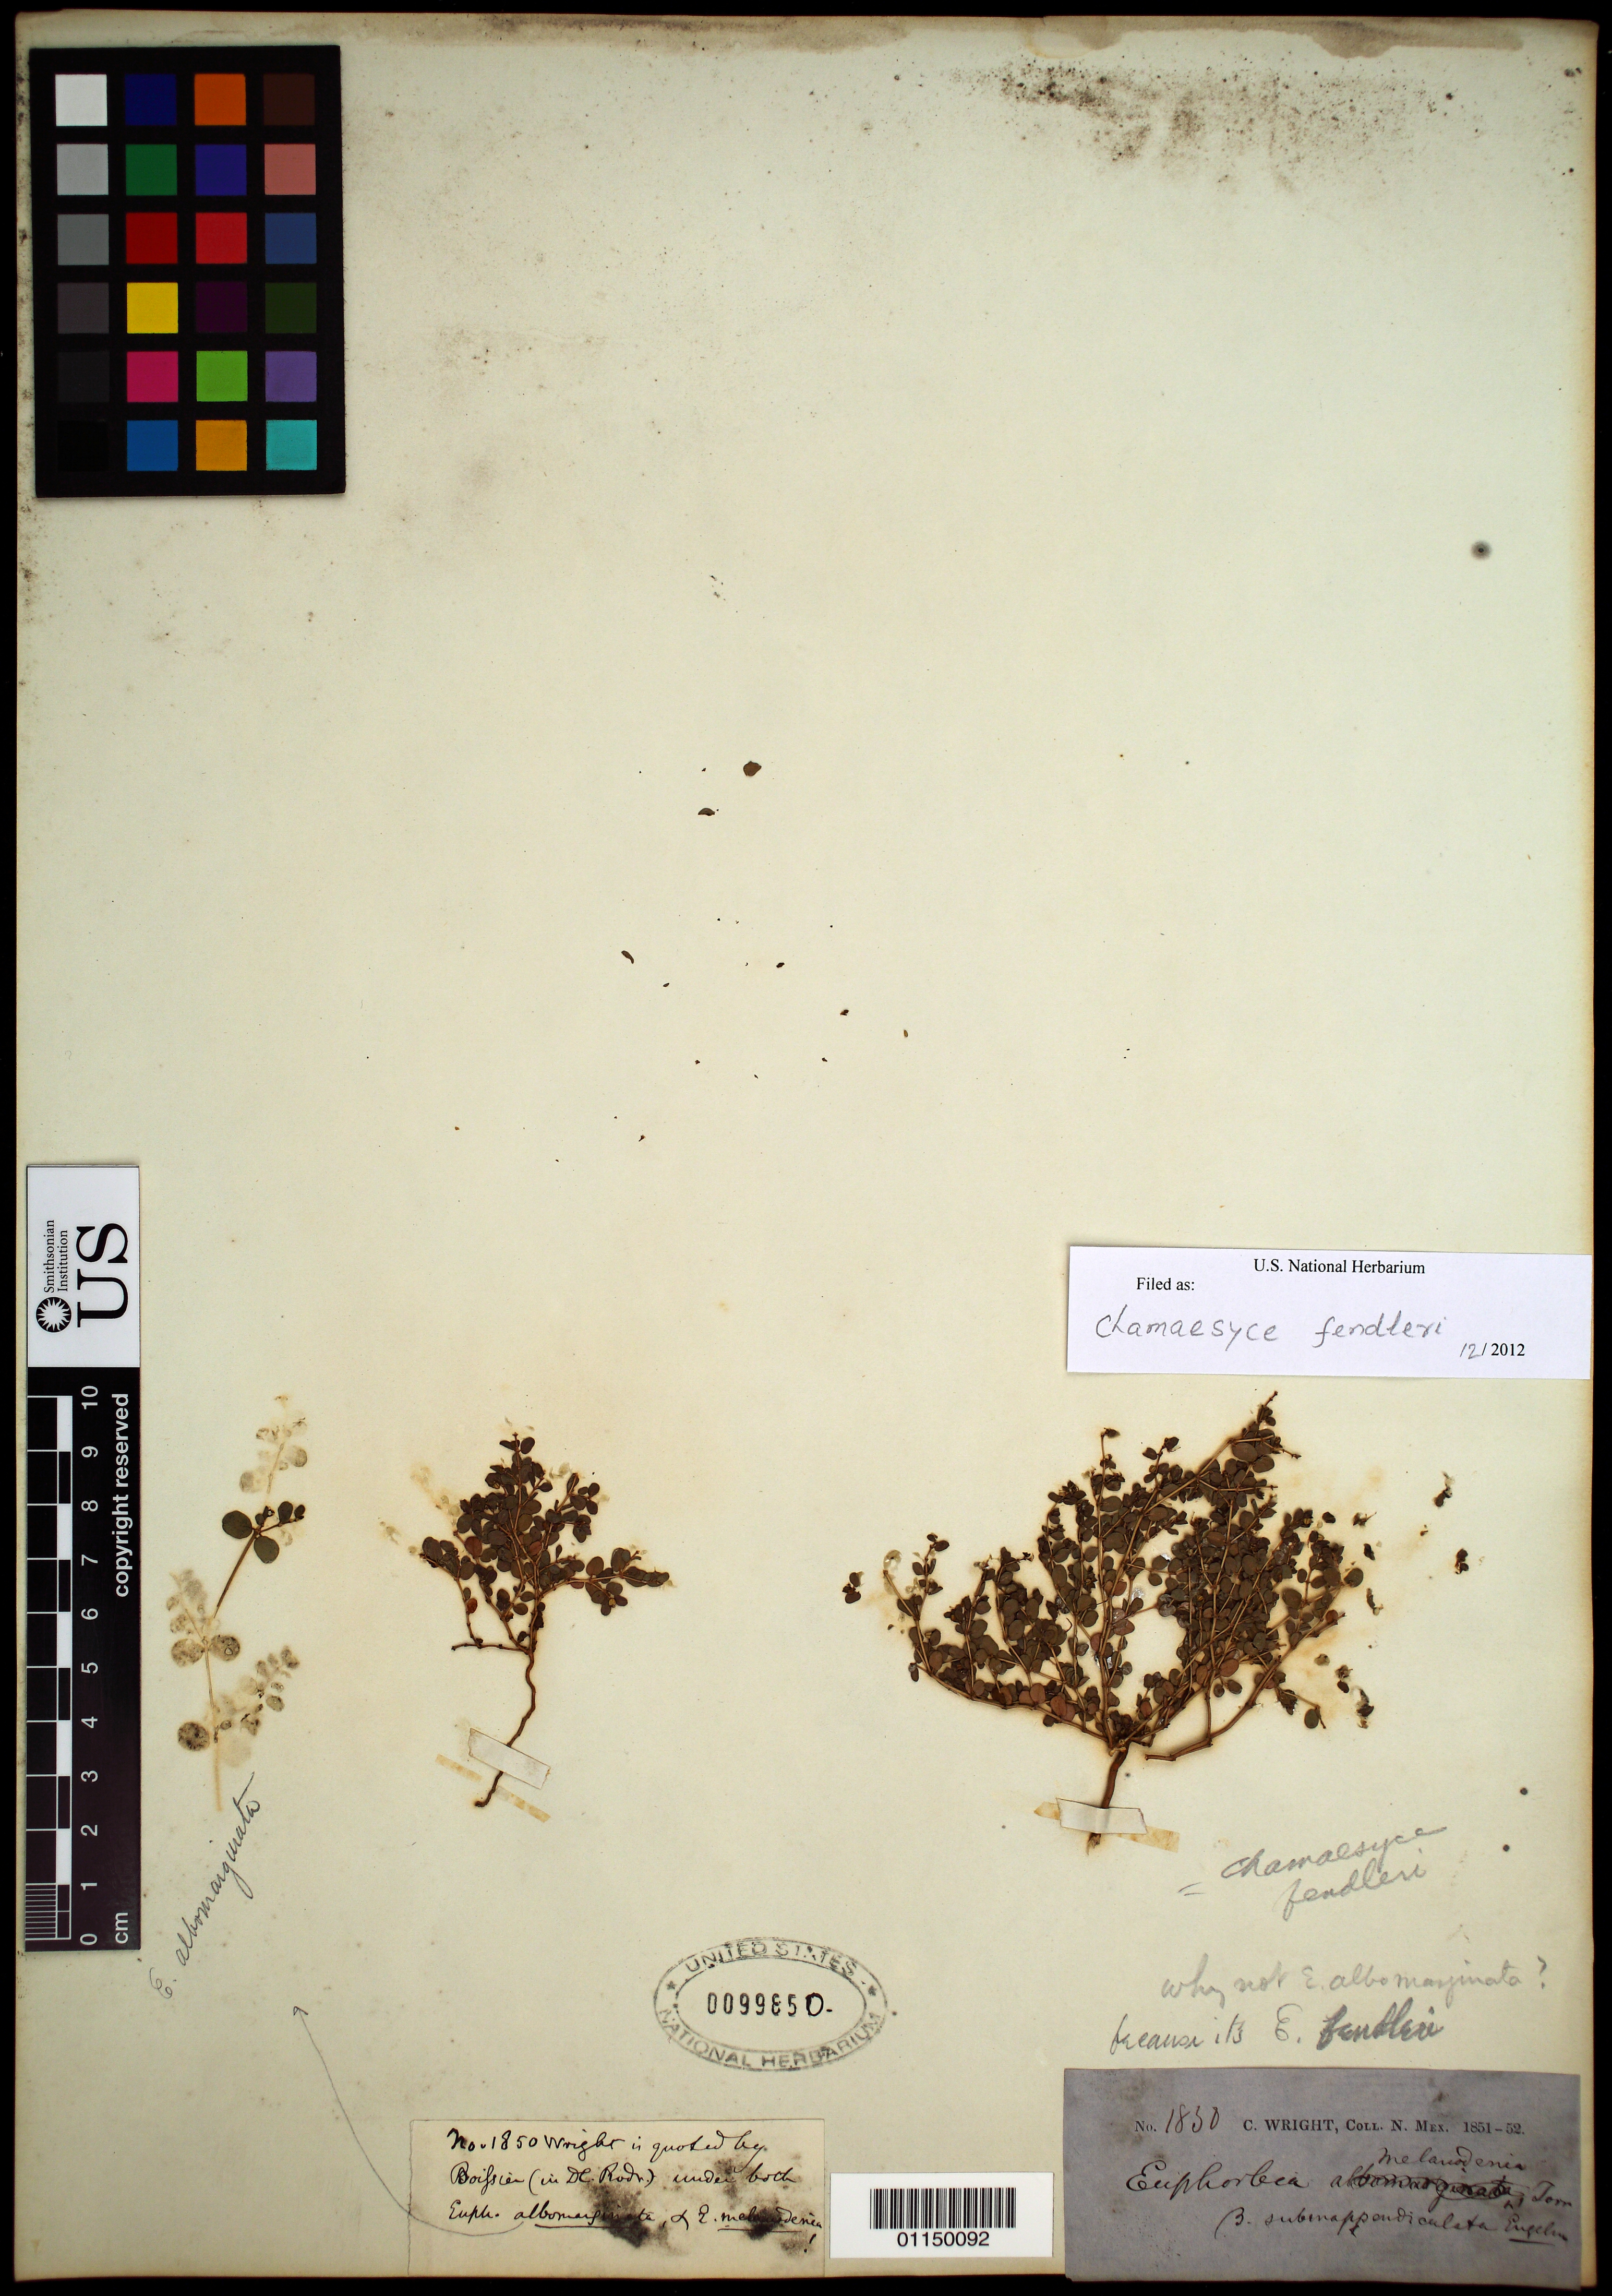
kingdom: Plantae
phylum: Tracheophyta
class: Magnoliopsida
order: Malpighiales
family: Euphorbiaceae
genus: Chamaesyce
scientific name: Chamaesyce fendleri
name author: (Torr. & A. Gray) Small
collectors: C. Wright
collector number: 1850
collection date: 1851/1852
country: United States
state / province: New Mexico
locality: "N. Mex." [=northern Mexico or New Mexico? either way possibly referring to present-day Arizona or Texas]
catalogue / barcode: US 99850